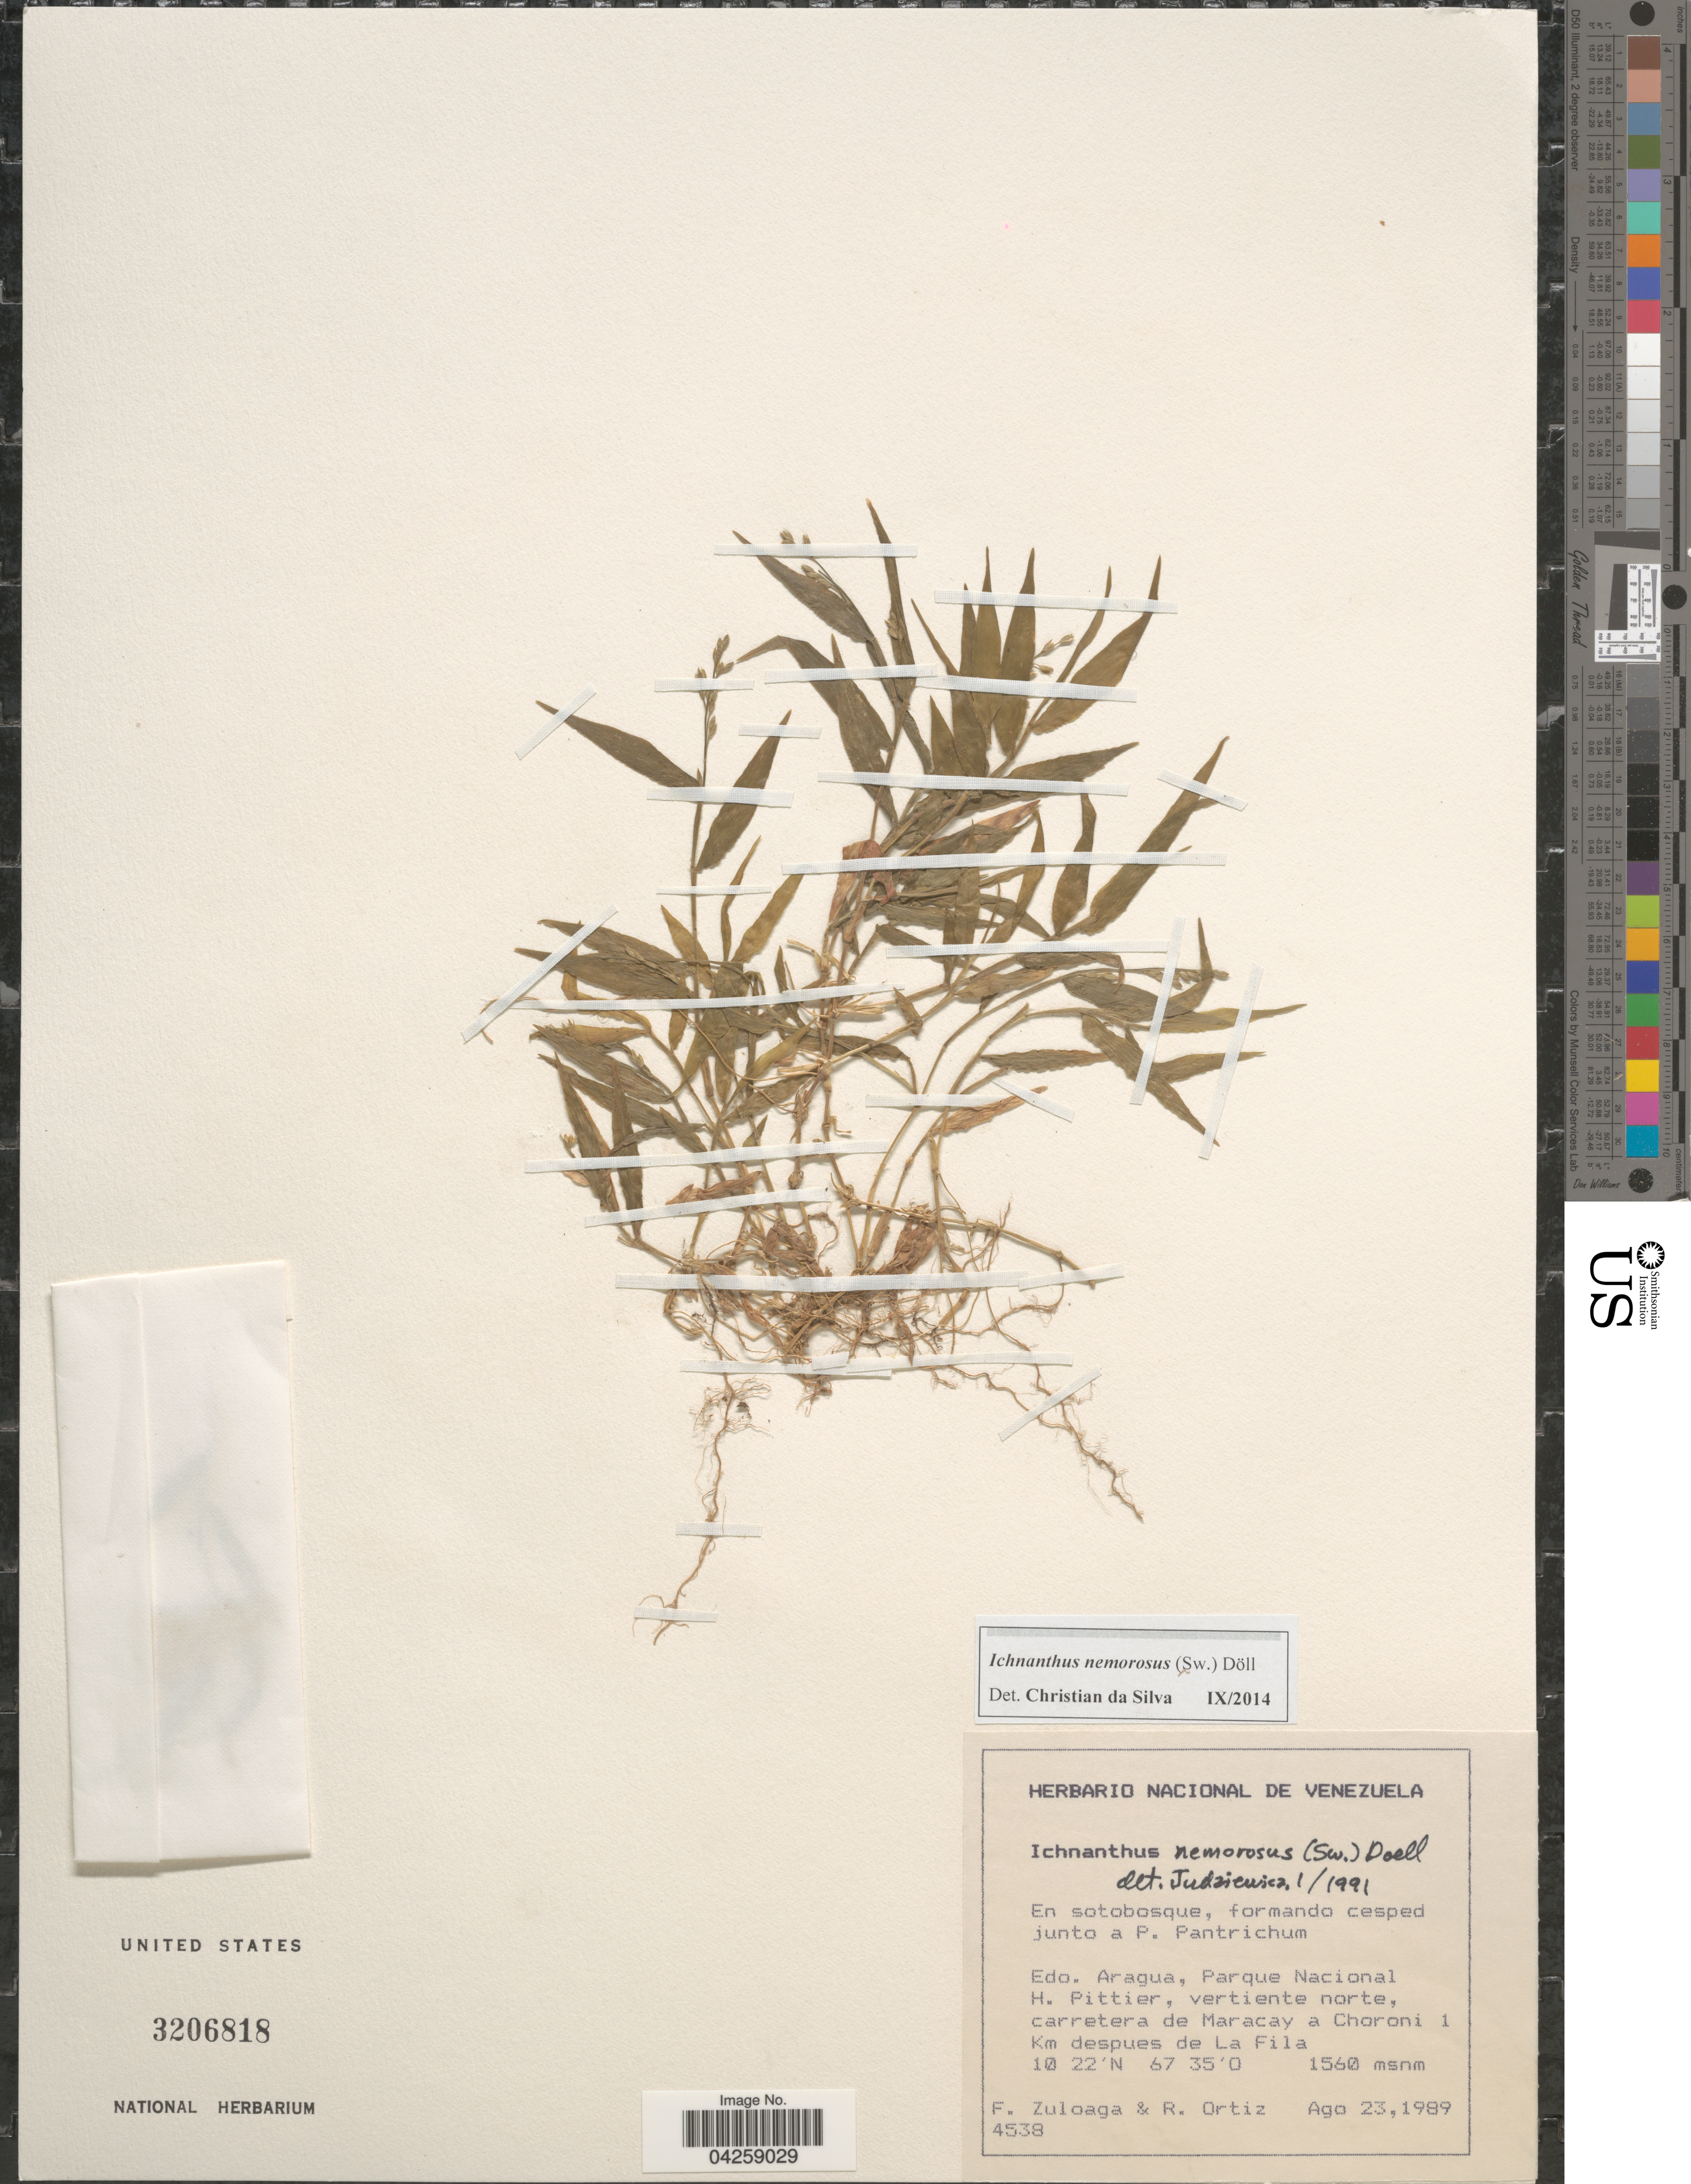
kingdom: Plantae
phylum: Tracheophyta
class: Liliopsida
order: Poales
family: Poaceae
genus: Ichnanthus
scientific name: Ichnanthus nemorosus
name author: (Sw.) Döll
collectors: F. Zuloaga & R. Ortiz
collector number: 4538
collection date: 1989-08-23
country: Venezuela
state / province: Aragua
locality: Parque Nacional H. Pittier, vertiente norte, carretera de Maracay a Choroni 1 Km despues de La Fila.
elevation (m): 1560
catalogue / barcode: US 3206818